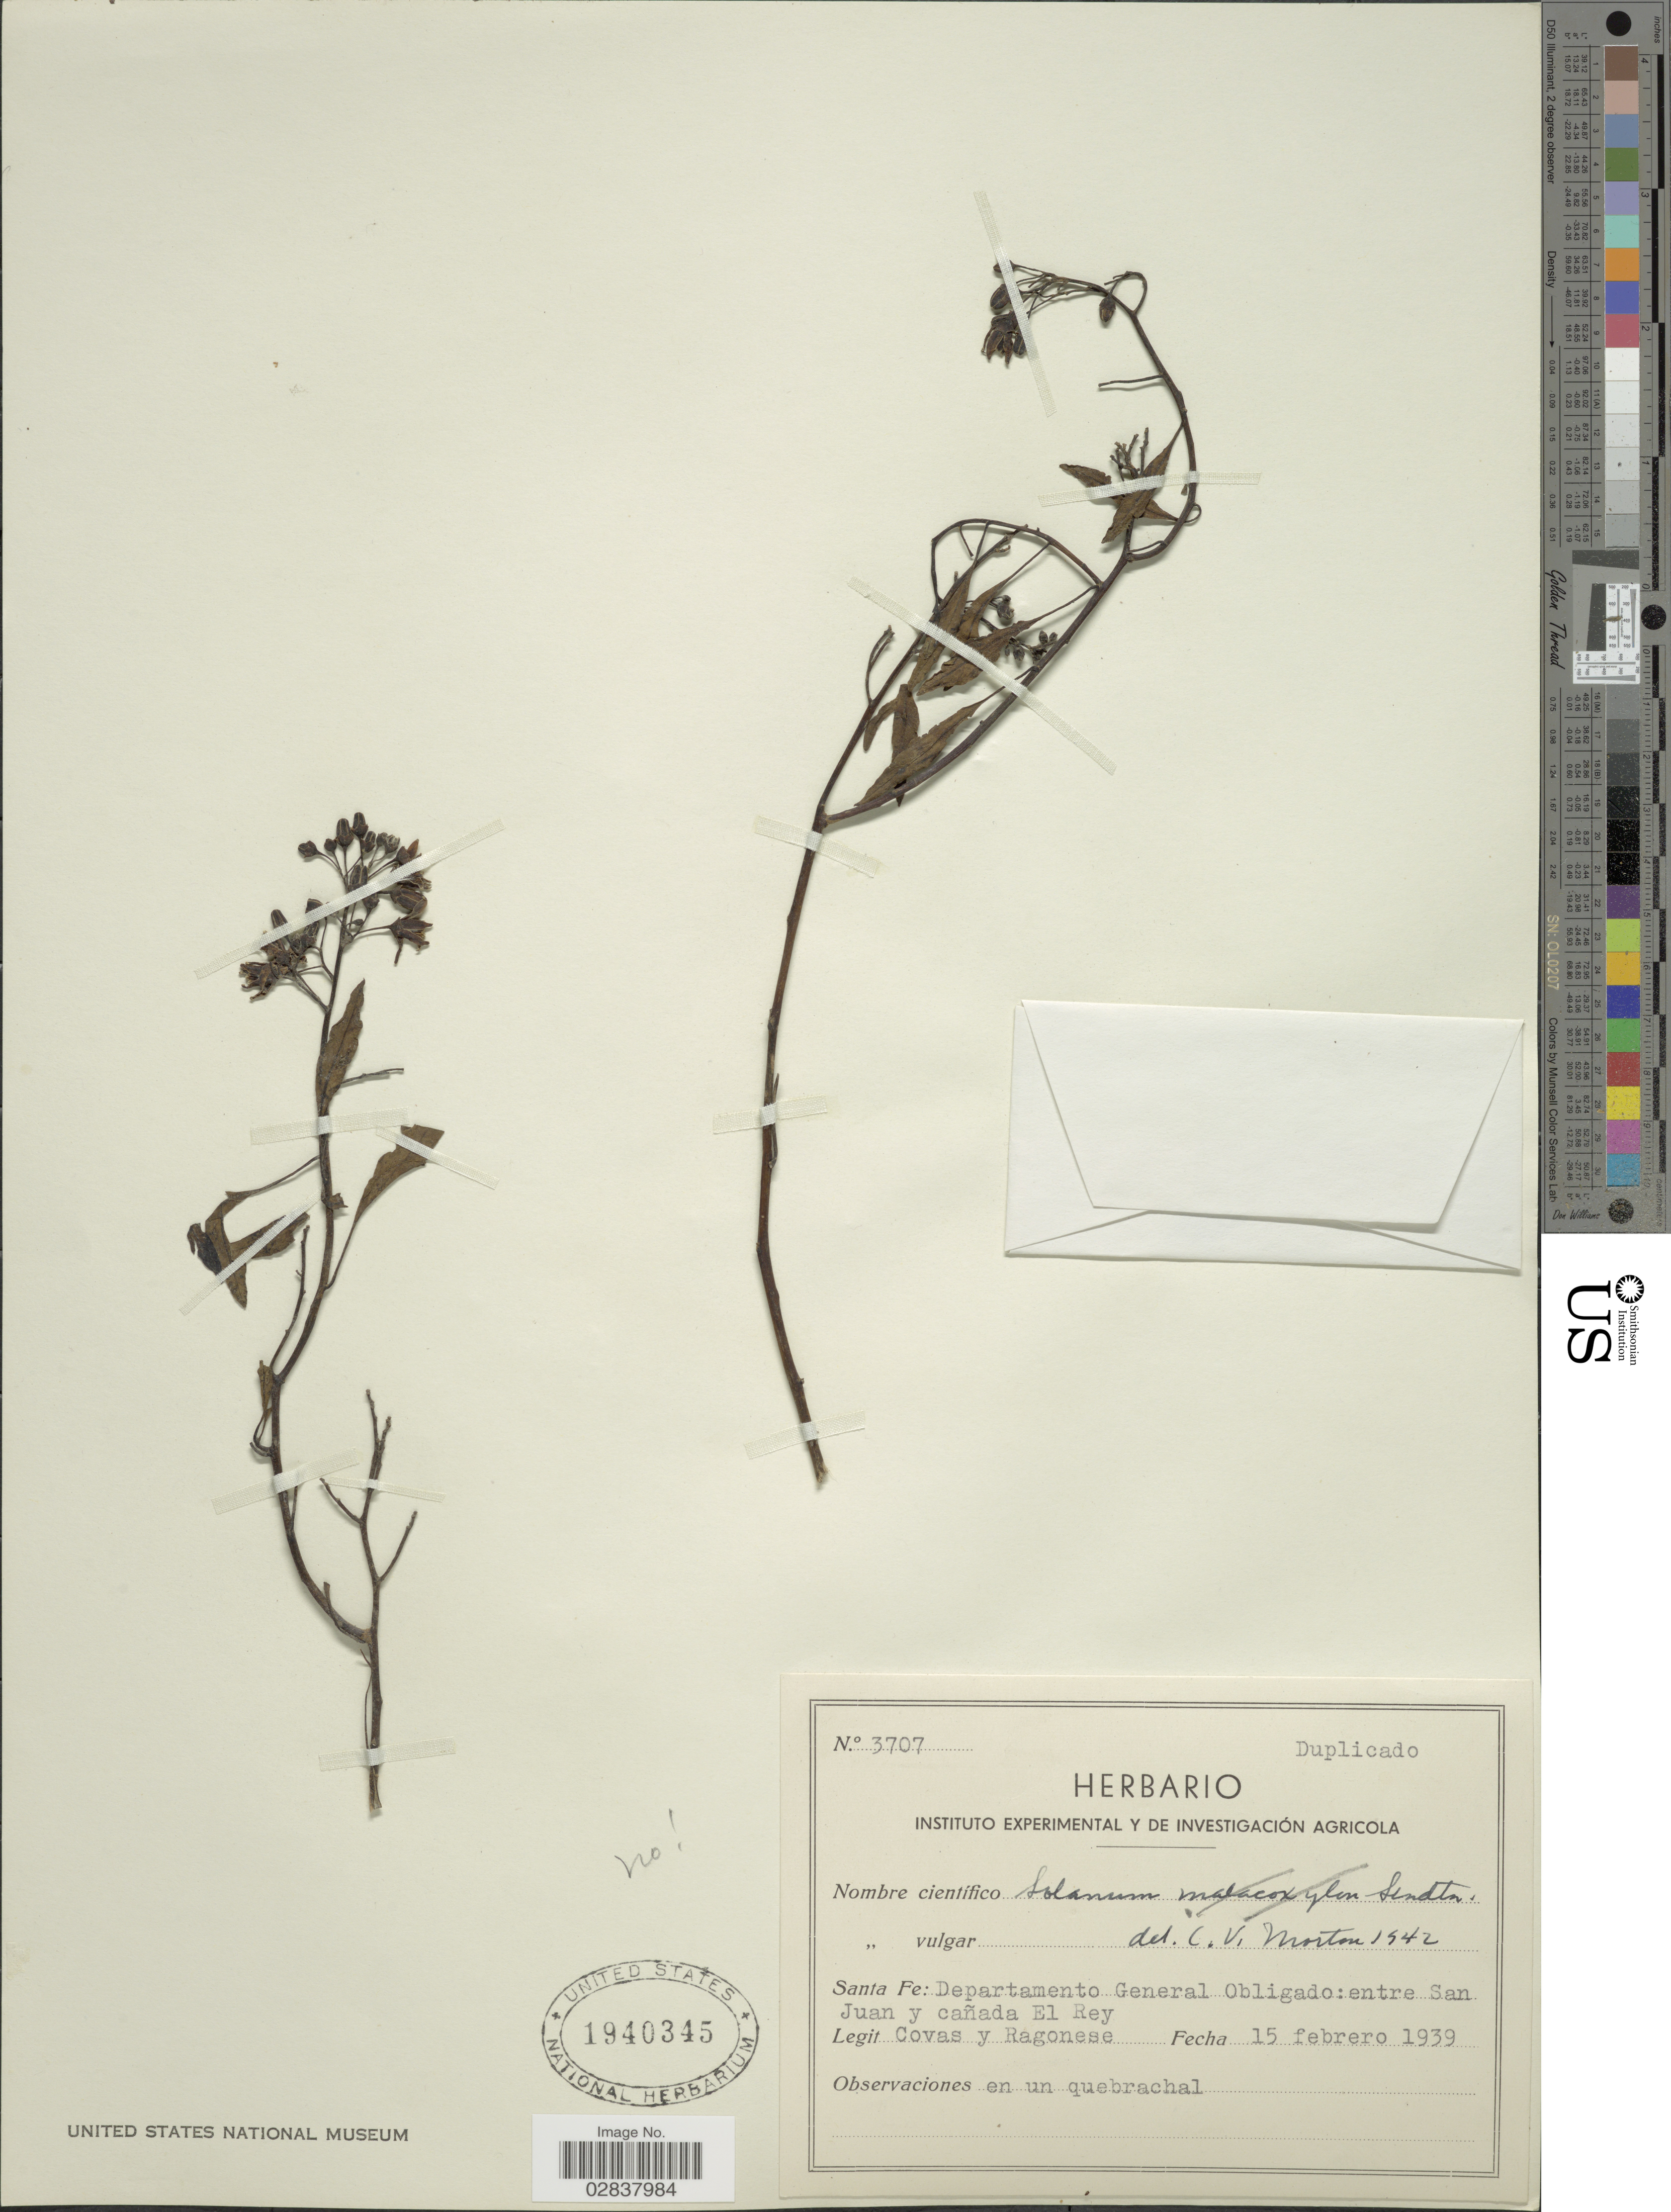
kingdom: Plantae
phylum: Tracheophyta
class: Magnoliopsida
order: Solanales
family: Solanaceae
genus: Solanum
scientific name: Solanum amygdalifolium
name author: Steud.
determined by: Knapp, S. D.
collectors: -. Covas & Ragonese, --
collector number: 3707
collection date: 1939-02-15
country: Argentina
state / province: Santa Fe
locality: Departamento General Obligado, entre San Juan y cañada El Rey.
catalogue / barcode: US 1940345